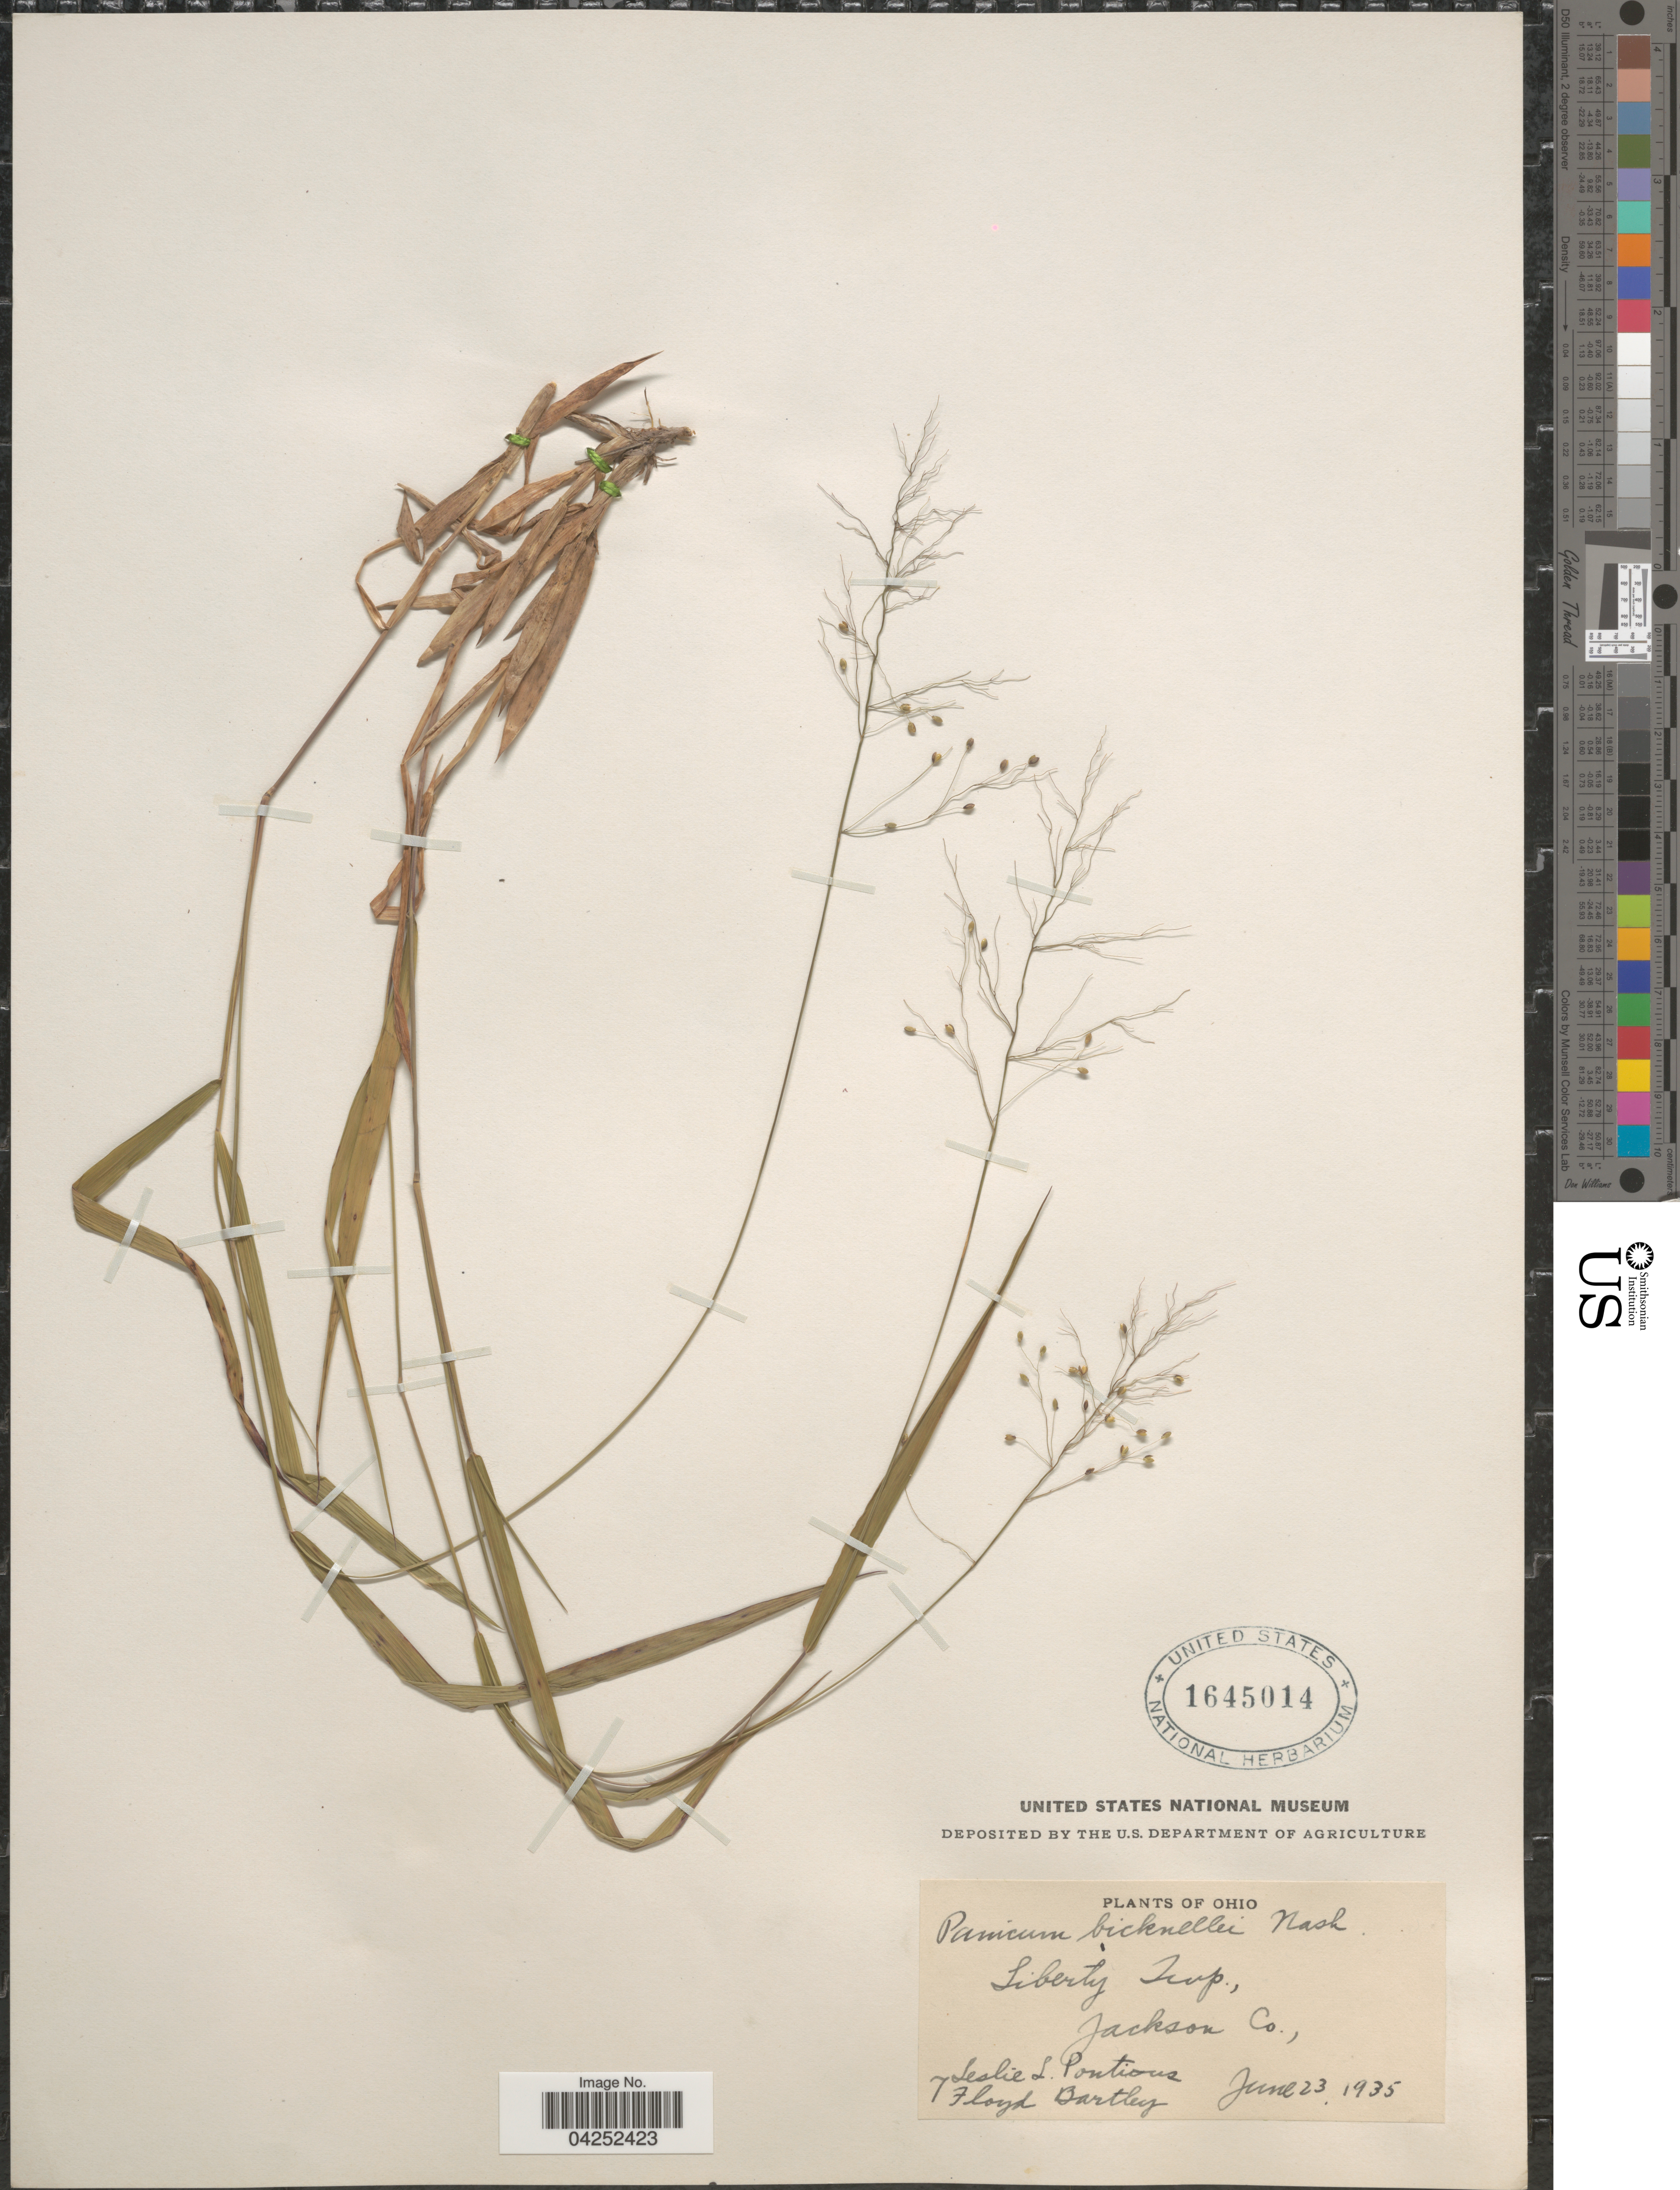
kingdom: Plantae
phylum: Tracheophyta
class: Liliopsida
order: Poales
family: Poaceae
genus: Dichanthelium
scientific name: Dichanthelium bicknellii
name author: (Nash) LeBlond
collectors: L. L. Pontious & F. Bartley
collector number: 7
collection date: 1935-06-23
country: United States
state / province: Ohio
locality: Liberty Twp., Jackson Co.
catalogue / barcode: US 1645014